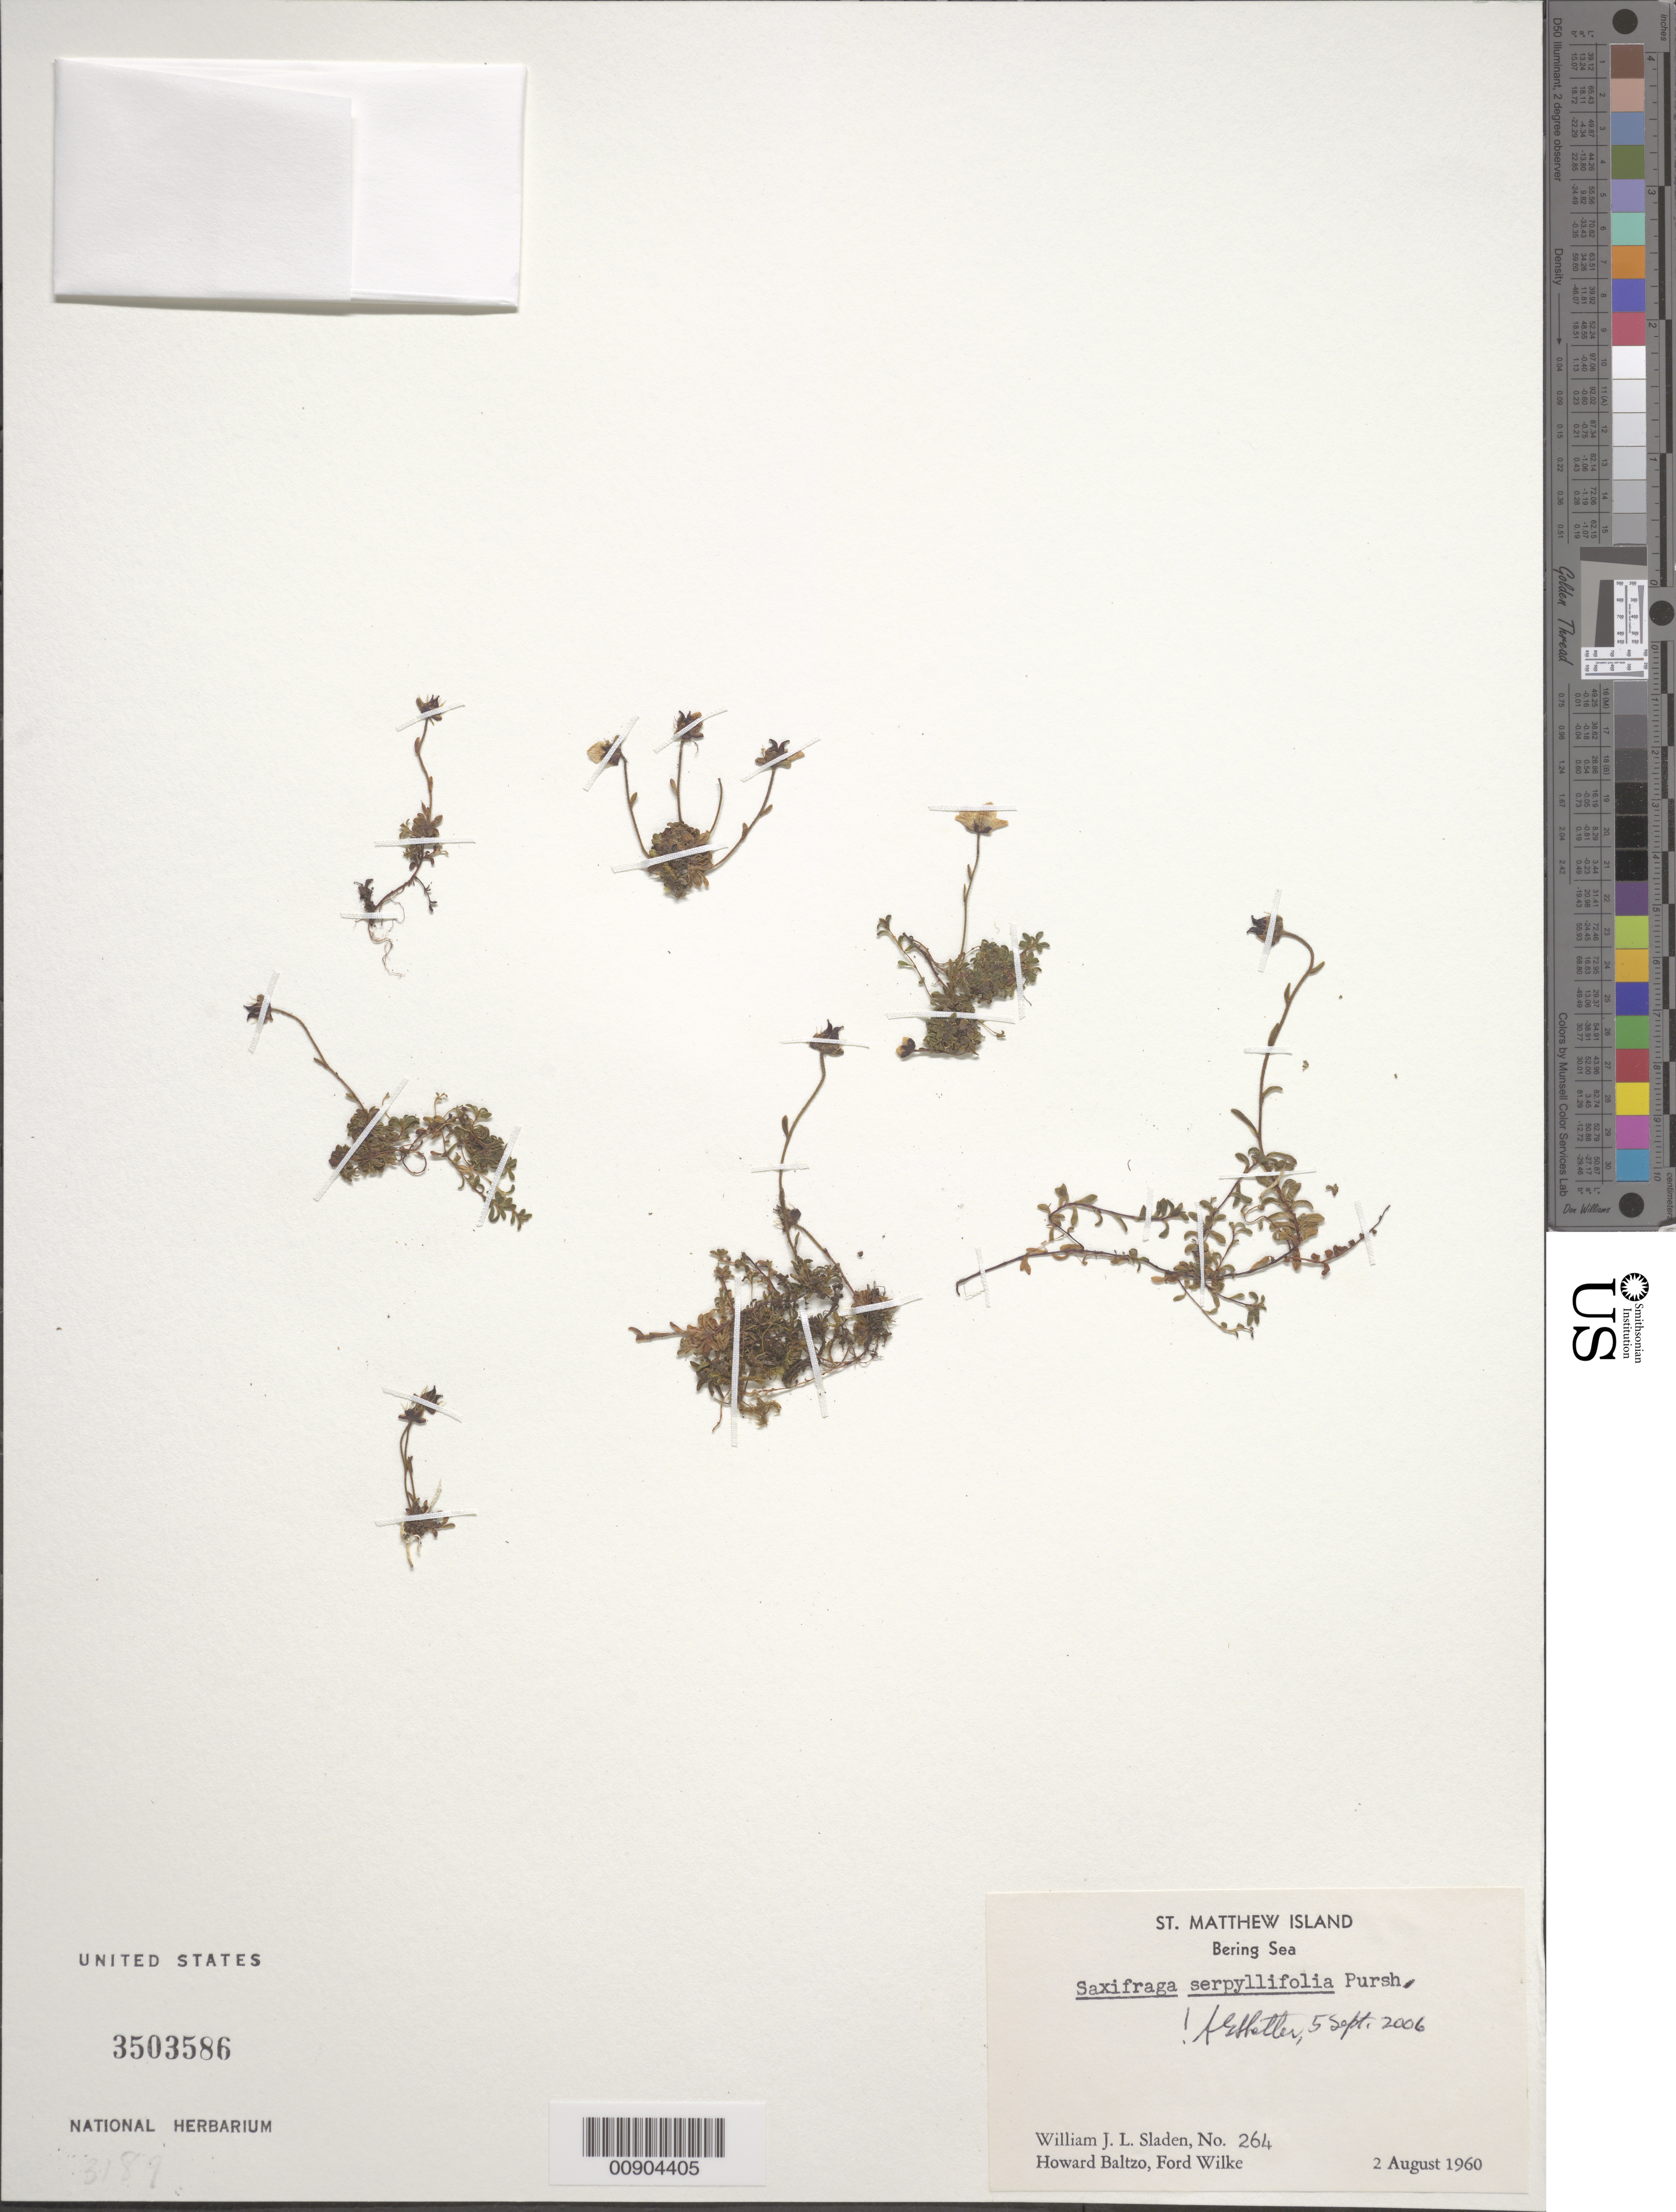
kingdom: Plantae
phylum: Tracheophyta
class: Magnoliopsida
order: Saxifragales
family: Saxifragaceae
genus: Saxifraga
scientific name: Saxifraga serpyllifolia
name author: Pursh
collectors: W. Sladen, H. Baltzo & F. Wilke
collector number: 264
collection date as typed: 02 Aug 1960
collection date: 1960-08-02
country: United States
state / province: Alaska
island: St. Matthew Island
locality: St. Matthew Island, Bering Sea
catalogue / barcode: US 3503586